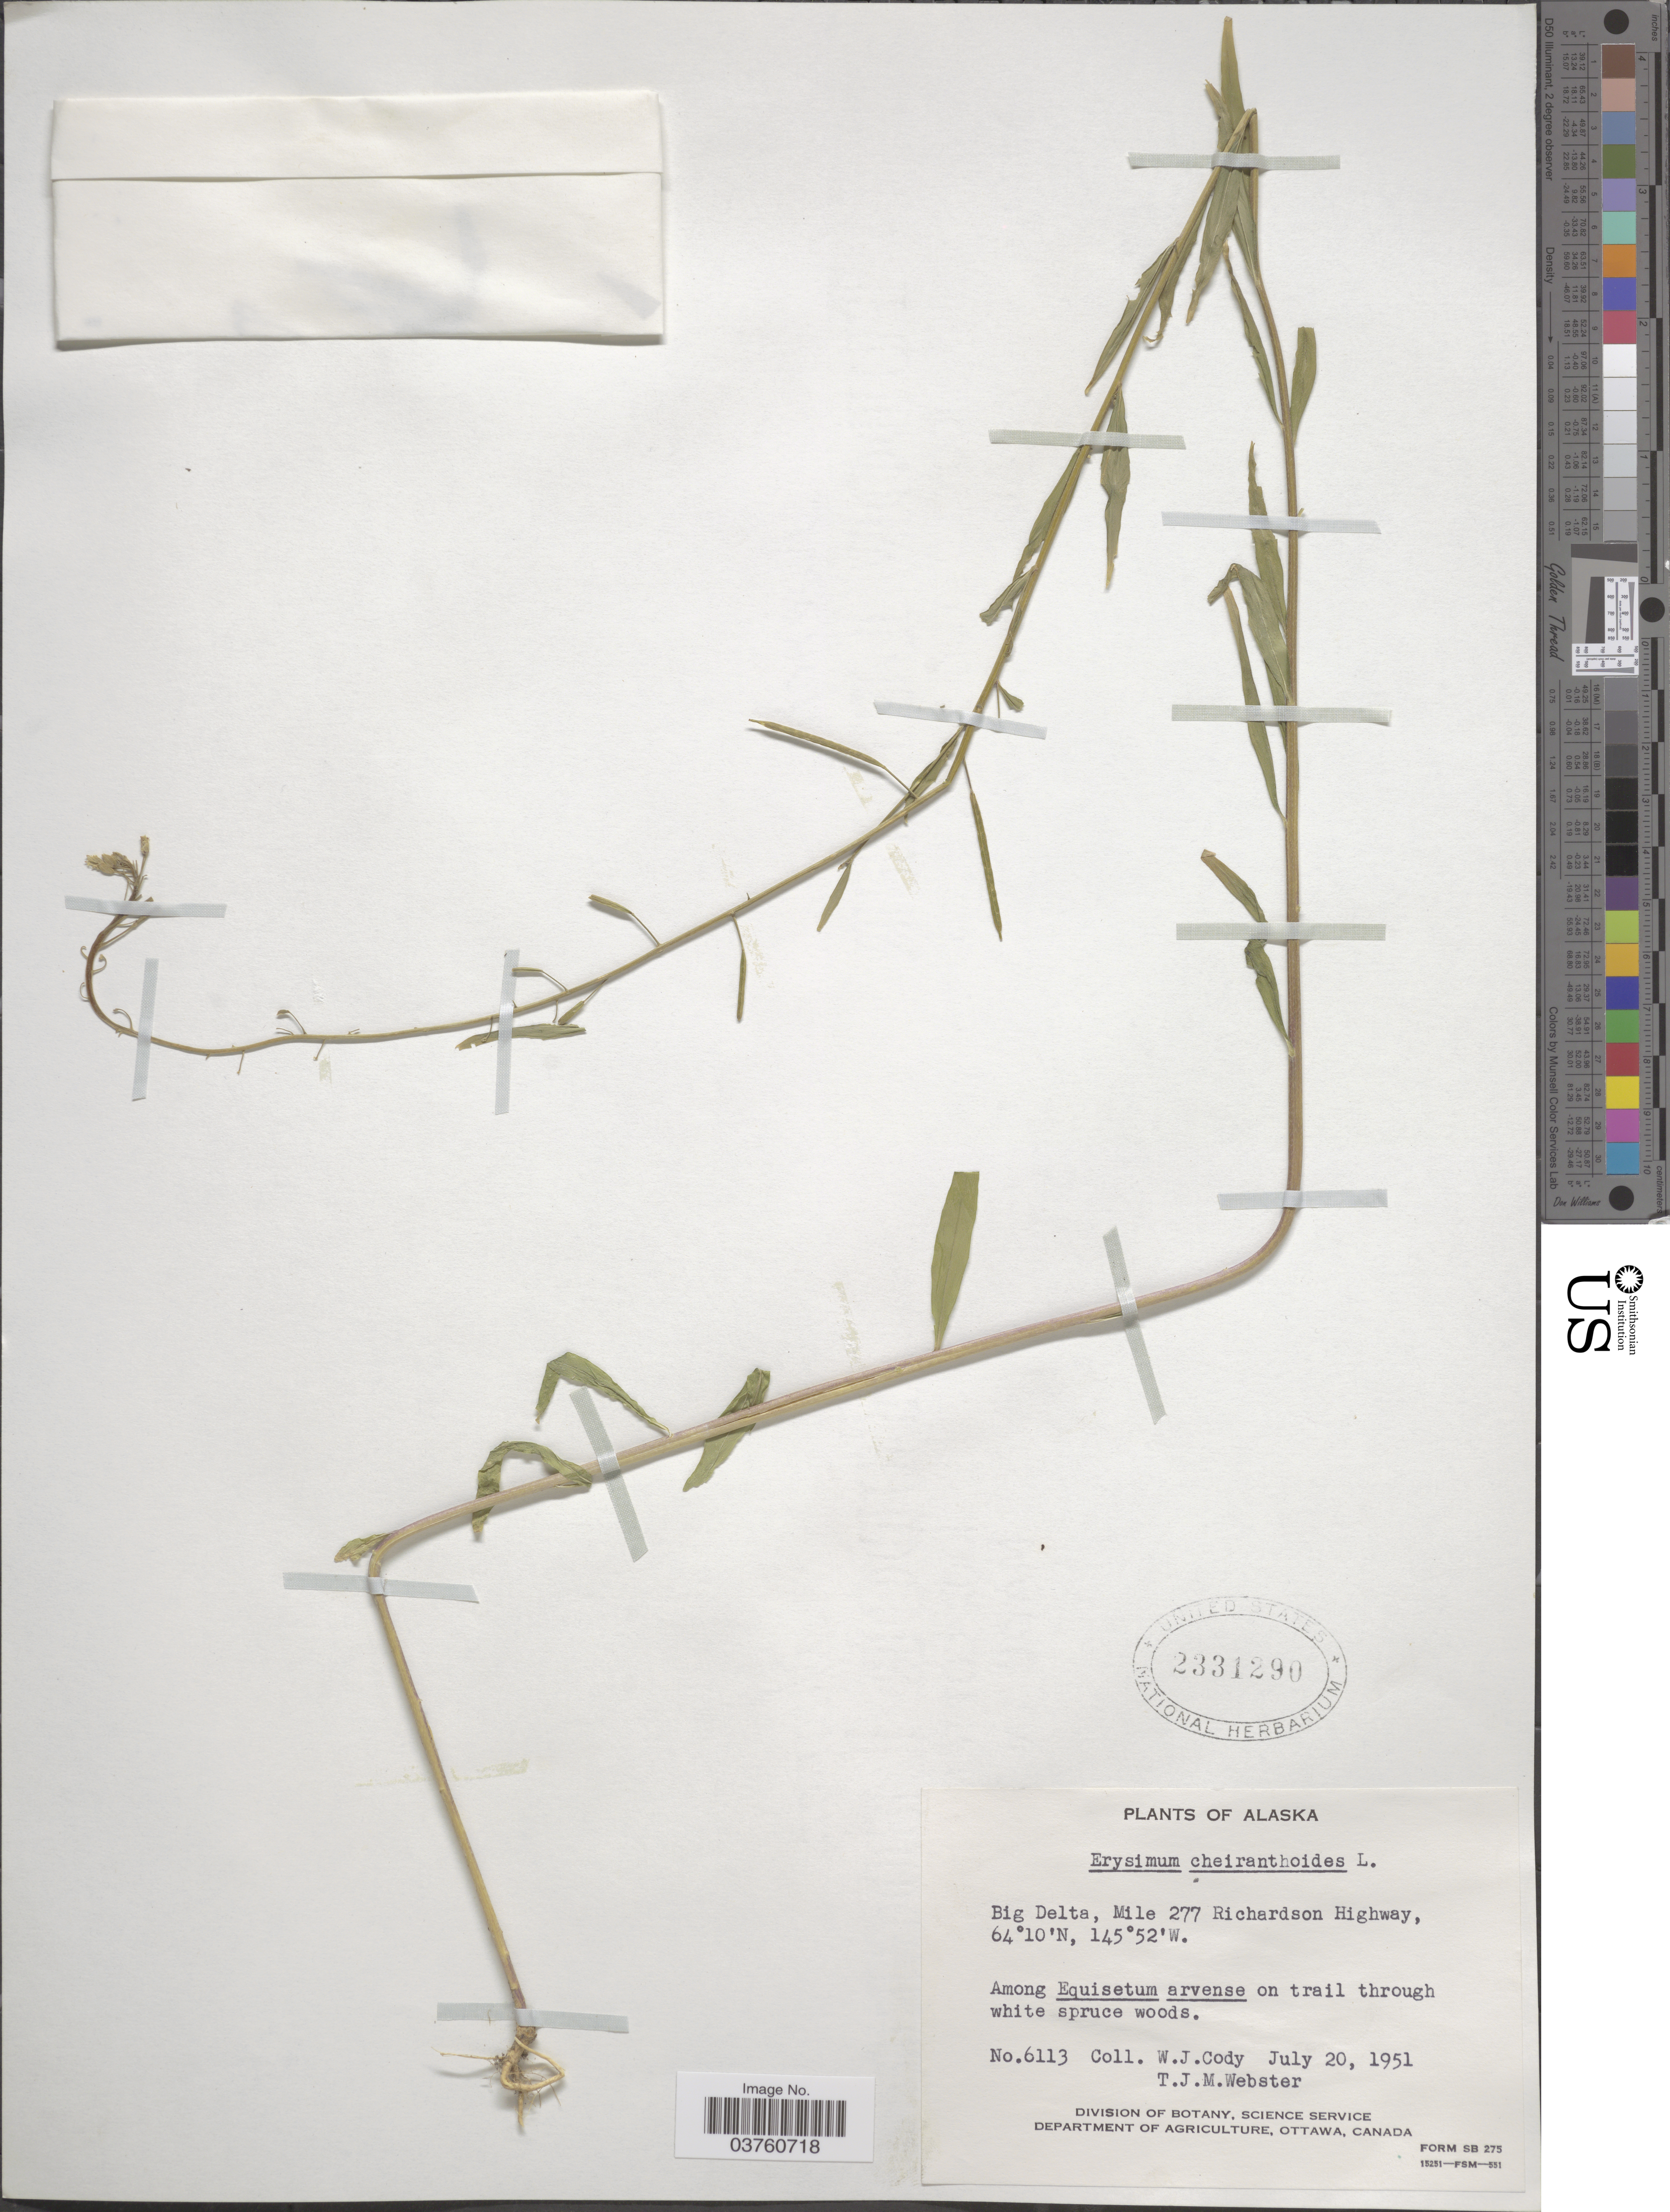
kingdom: Plantae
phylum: Tracheophyta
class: Magnoliopsida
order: Brassicales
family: Brassicaceae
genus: Erysimum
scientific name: Erysimum cheiranthoides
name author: L.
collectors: W. Cody & T. J. Webster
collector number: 6113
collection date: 1951-07-20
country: United States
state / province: Alaska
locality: Big Delta, Mile 277 Richardson Highway.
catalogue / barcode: US 2331290